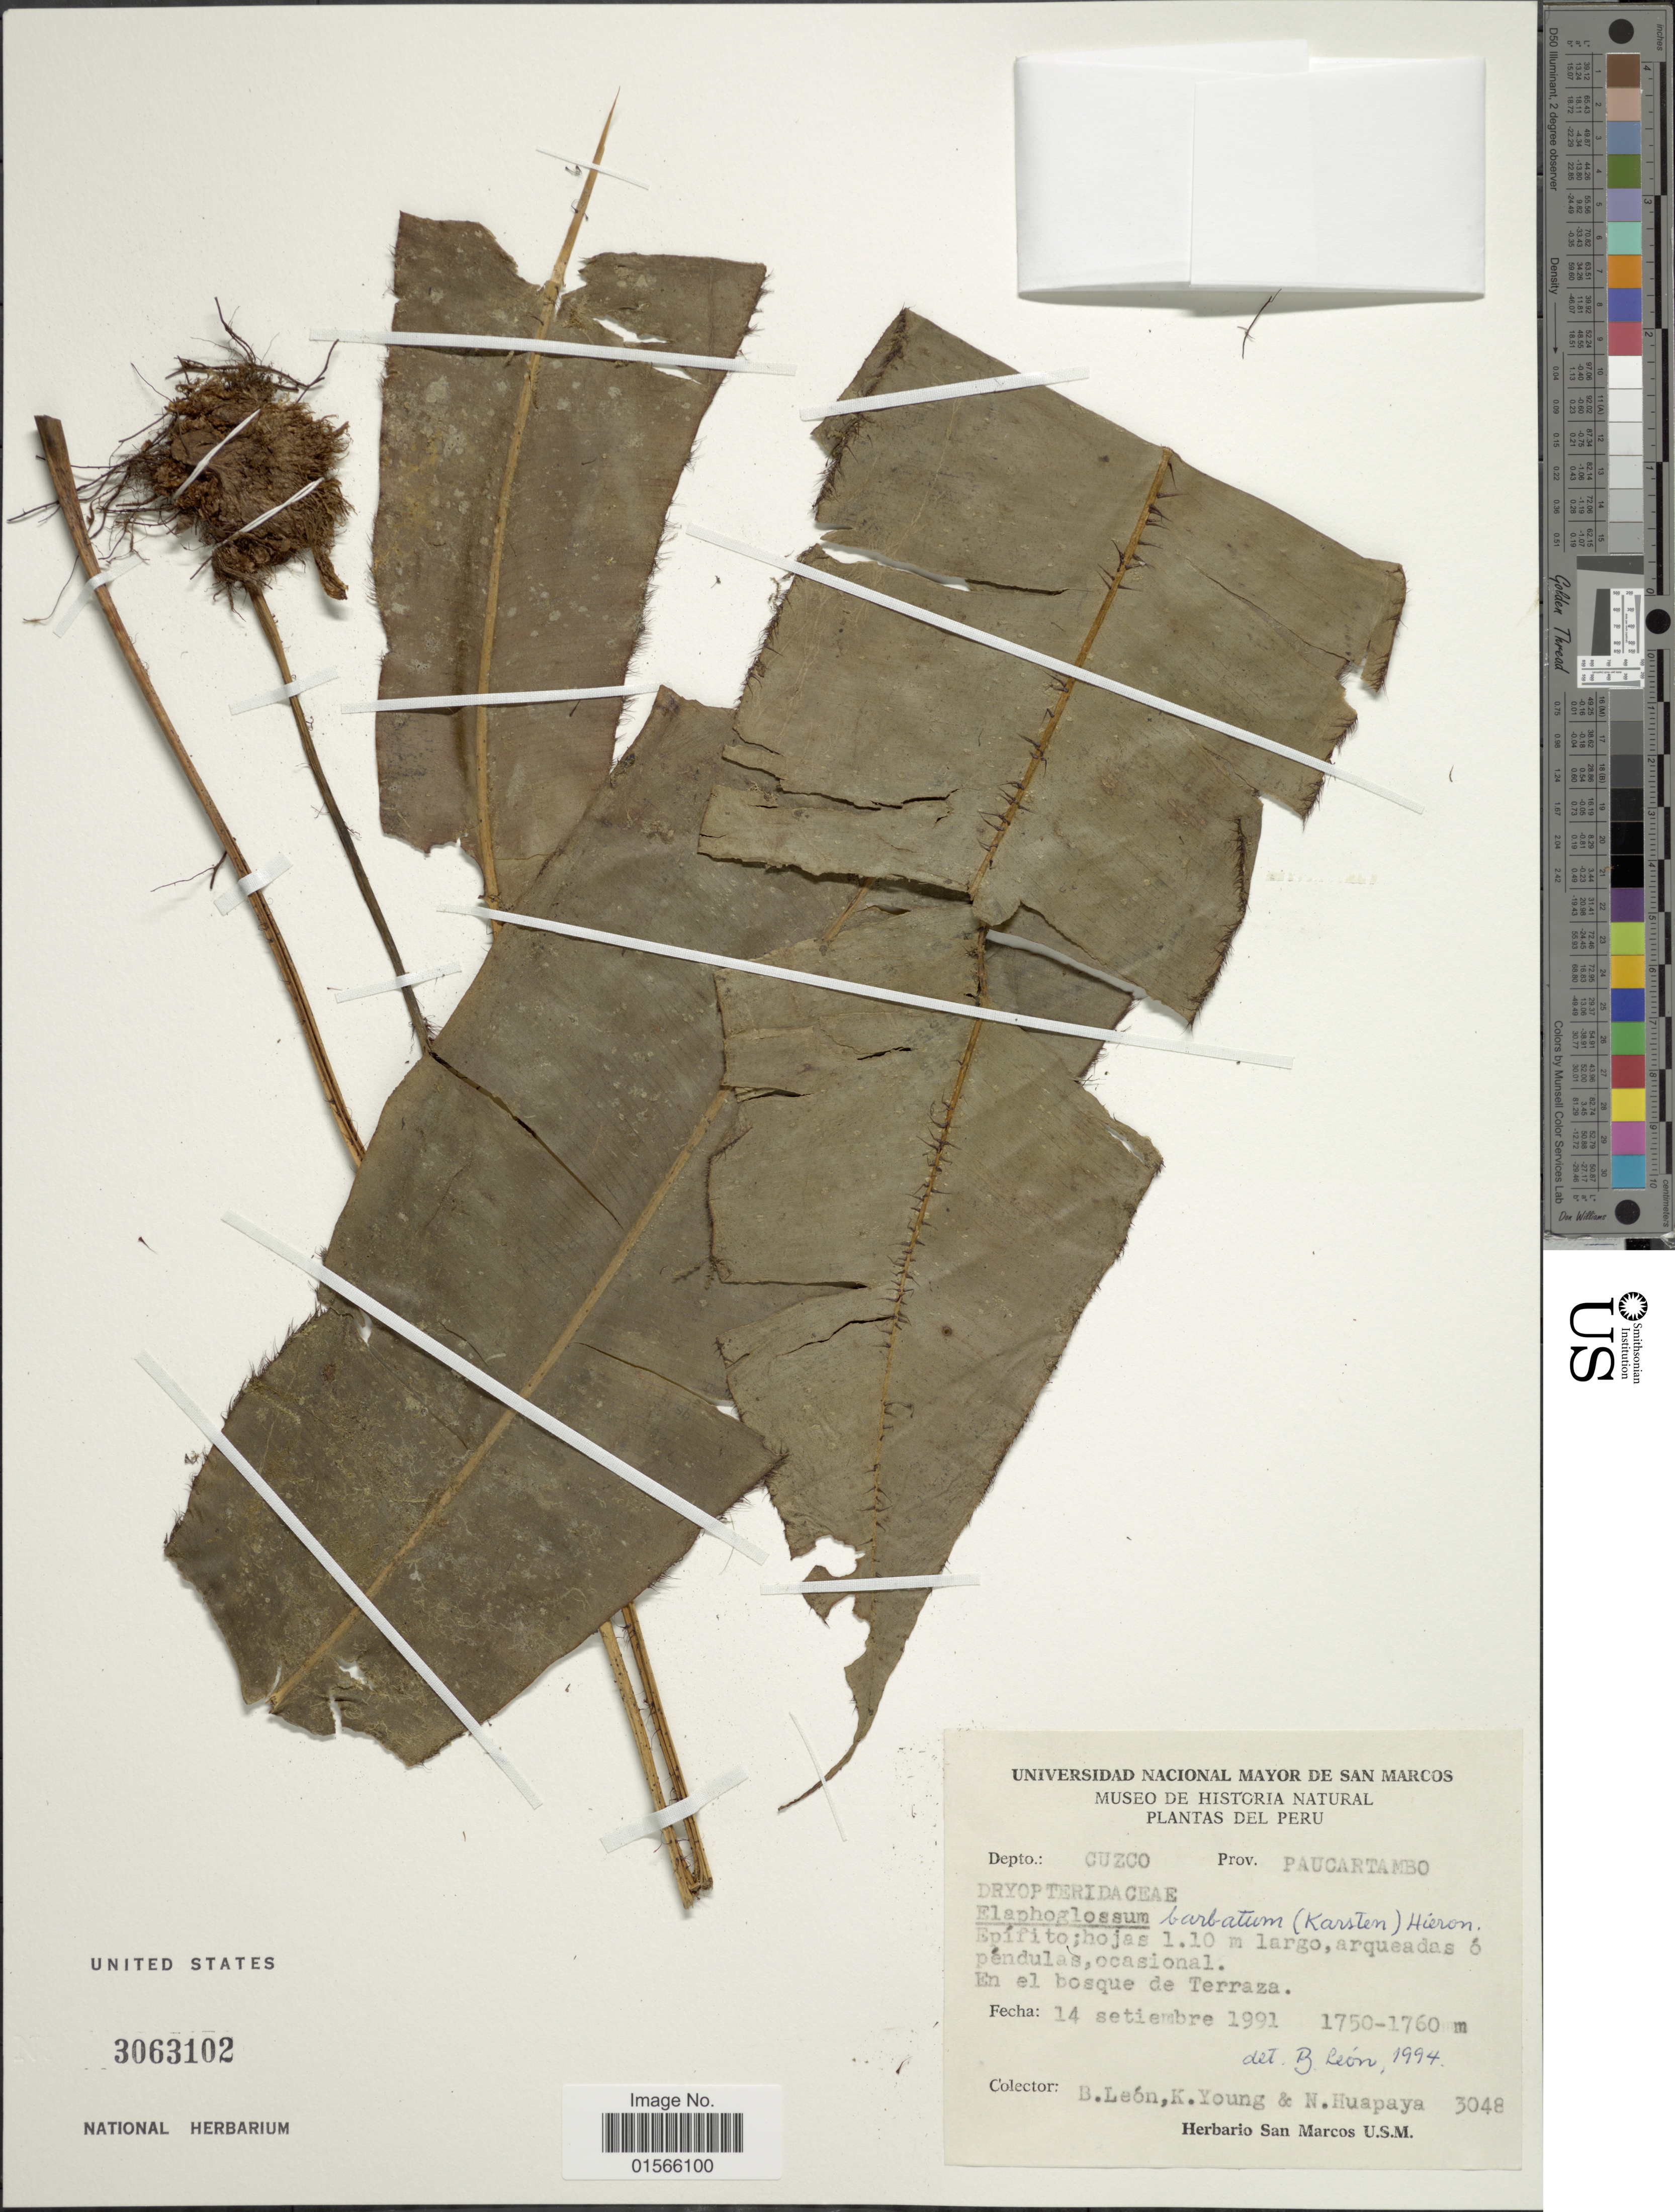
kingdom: Plantae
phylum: Tracheophyta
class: Polypodiopsida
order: Polypodiales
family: Dryopteridaceae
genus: Elaphoglossum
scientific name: Elaphoglossum barbatum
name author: (H. Karst.) Hieron.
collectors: B. León, K. Young & N. Huapaya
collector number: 3048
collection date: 1991-09-14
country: Peru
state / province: Cusco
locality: Depto: Cuzco, prov. Paucartambo, En el bosque de Terraza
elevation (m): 1750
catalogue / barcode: US 3063102